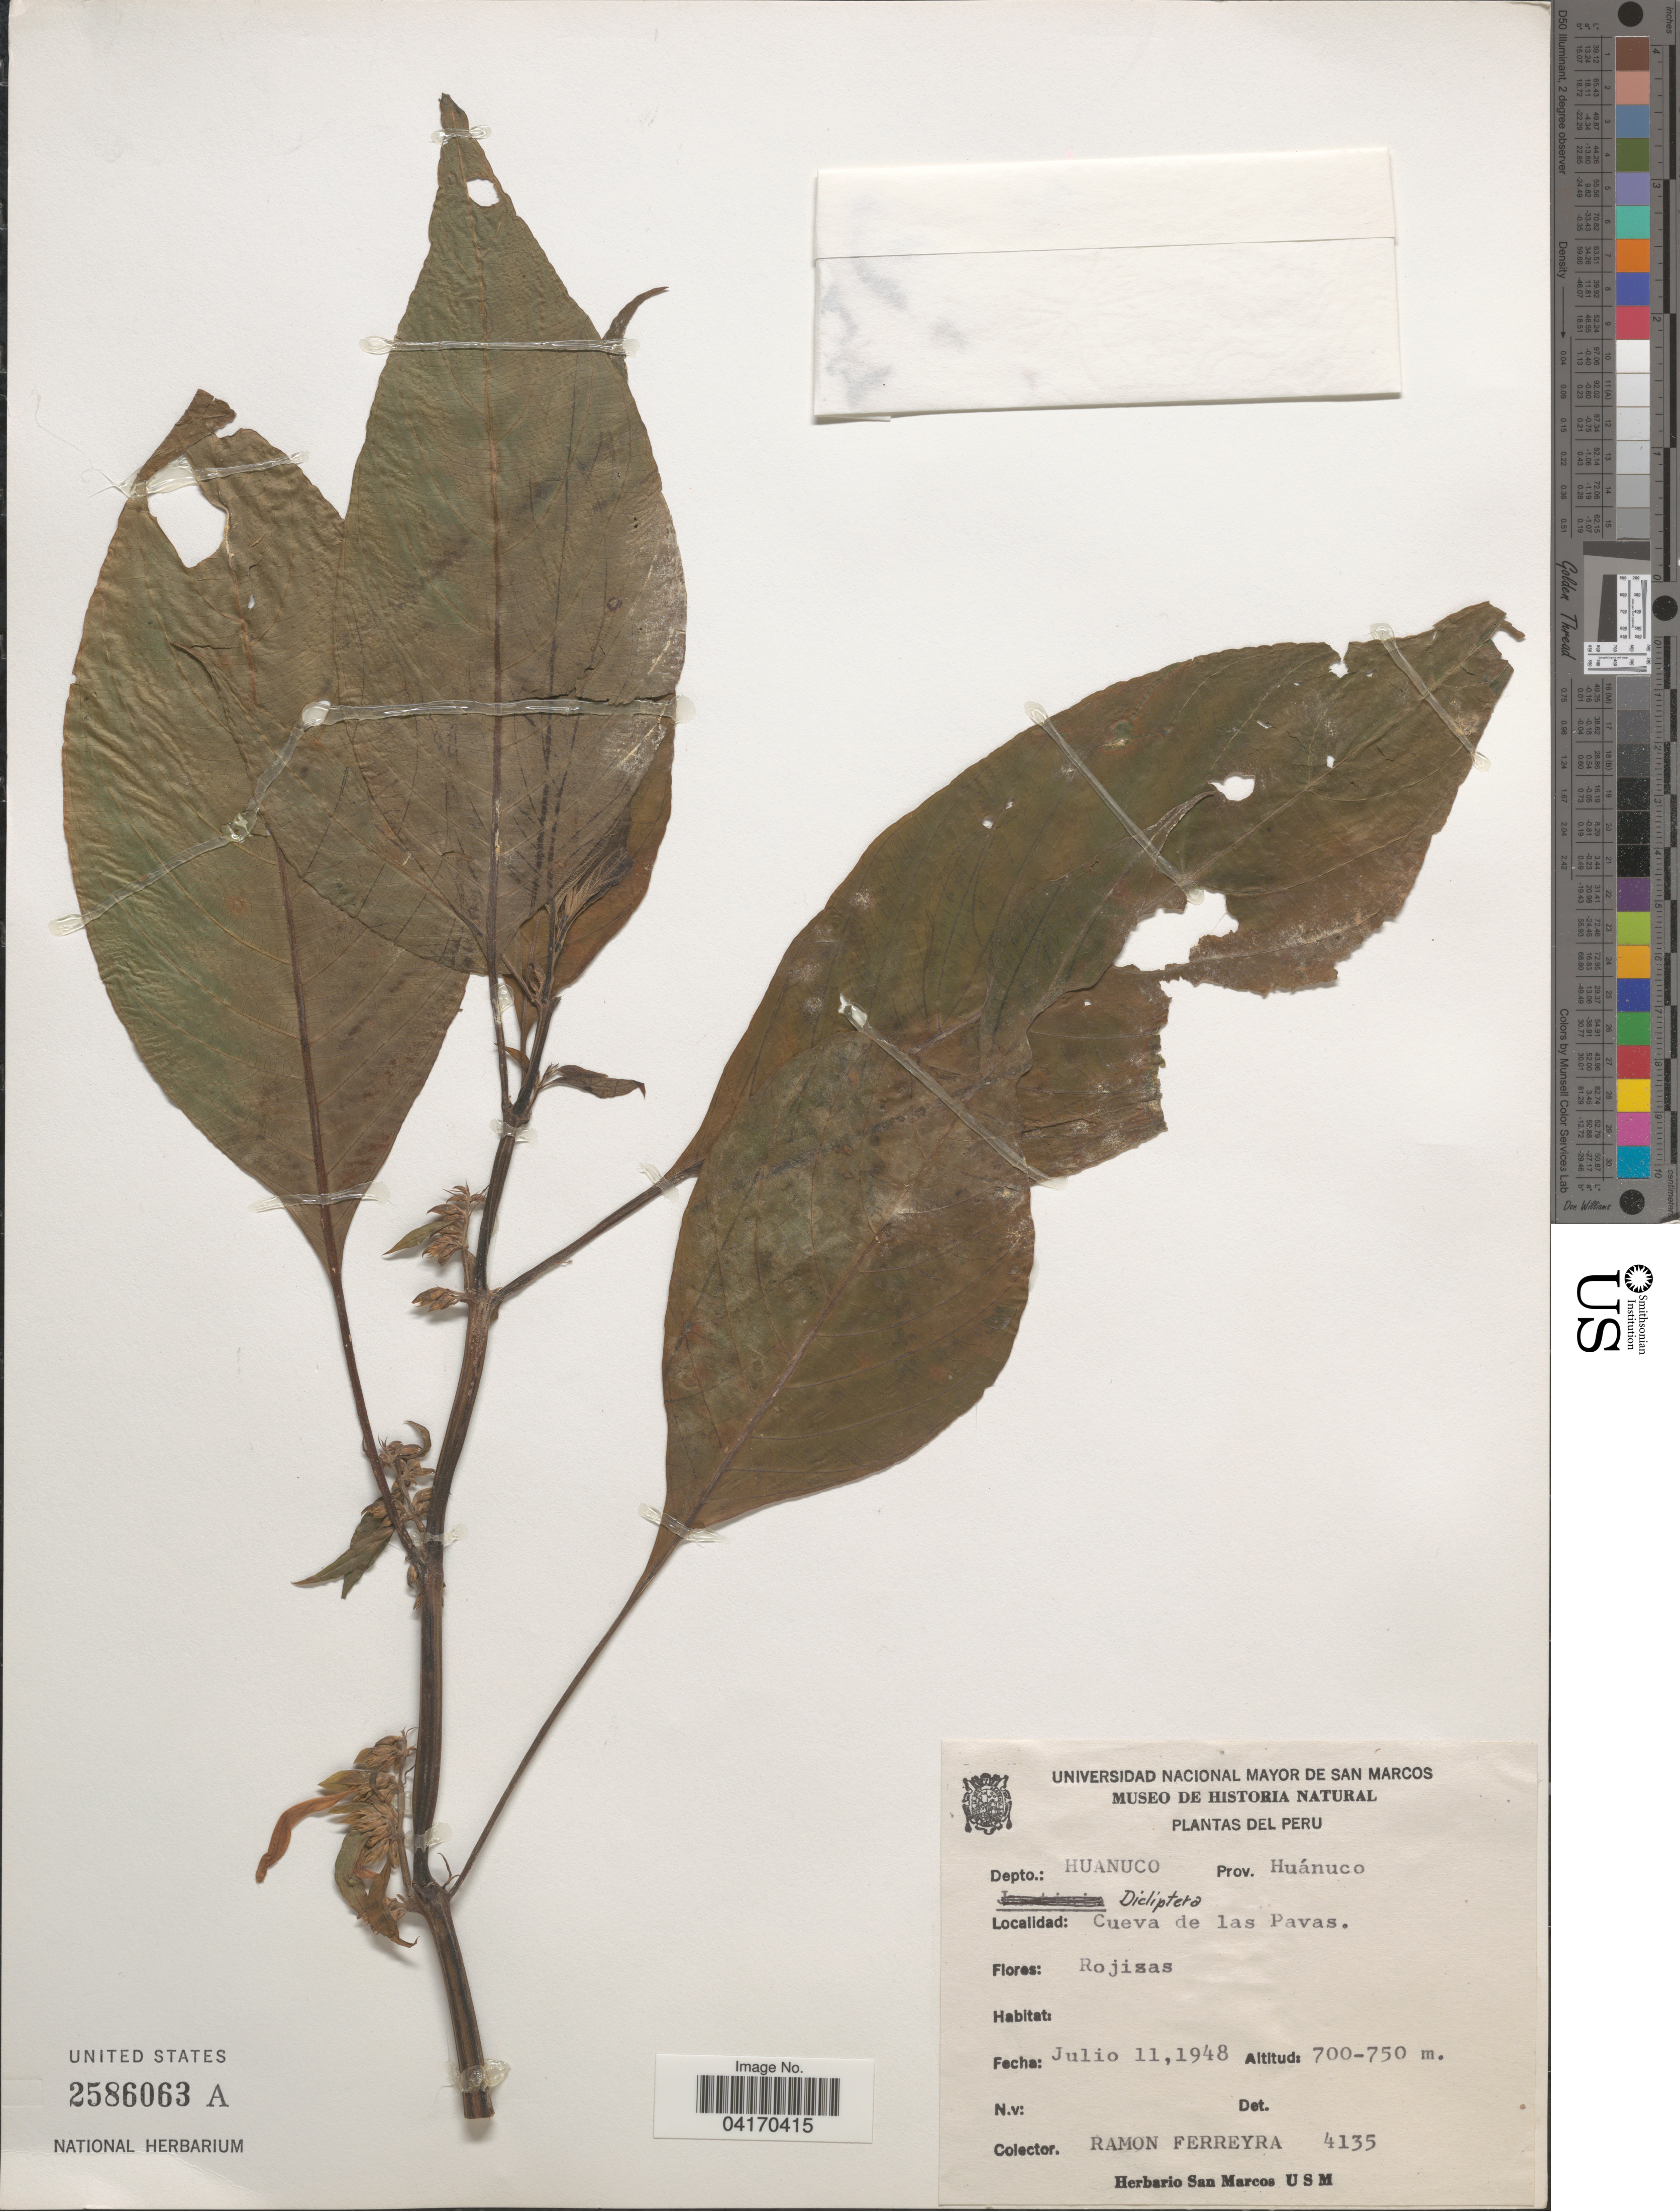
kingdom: Plantae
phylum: Tracheophyta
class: Magnoliopsida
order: Lamiales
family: Acanthaceae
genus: Dicliptera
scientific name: Dicliptera sp.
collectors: R. A. Ferreyra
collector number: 4135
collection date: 1948-07-11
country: Peru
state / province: Huanuco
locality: Depto.: Huanuco. Cueva de las Pavas.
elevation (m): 700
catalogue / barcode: US 2586063A